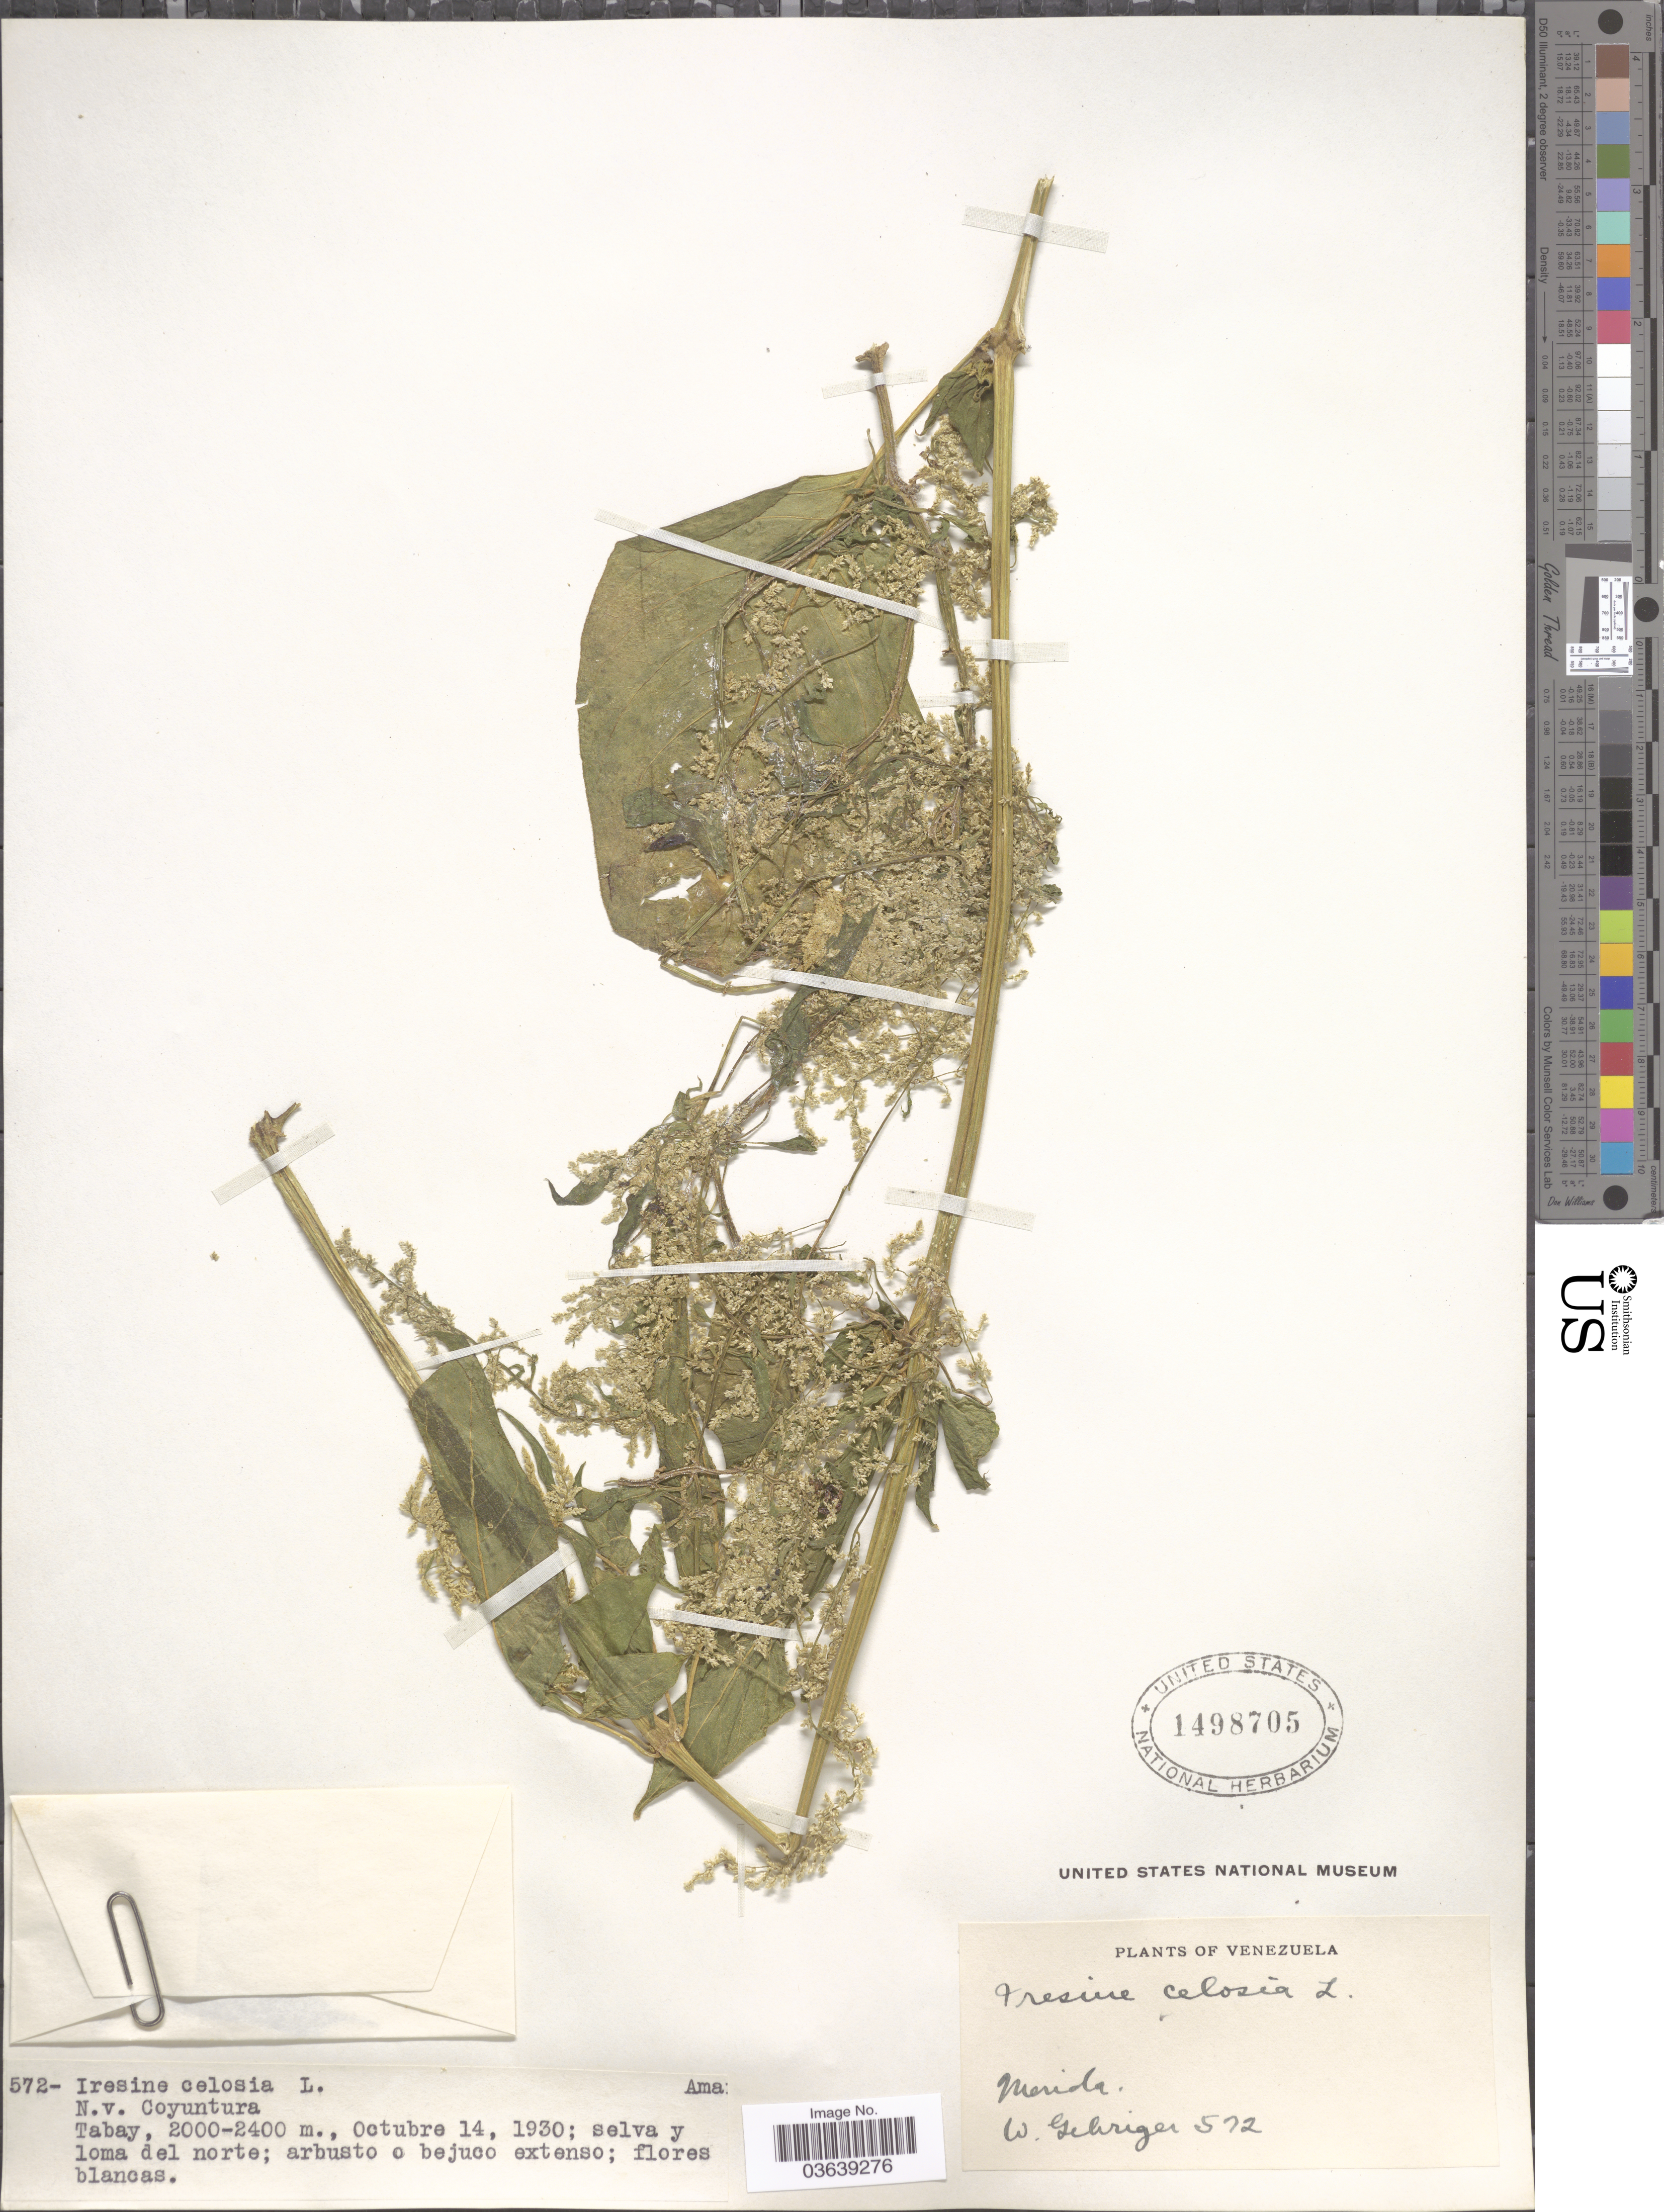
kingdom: Plantae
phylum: Tracheophyta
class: Magnoliopsida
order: Caryophyllales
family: Amaranthaceae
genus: Iresine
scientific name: Iresine celosia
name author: L.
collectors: W. Gehriger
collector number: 572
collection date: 1930-10-14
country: Venezuela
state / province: Mérida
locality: Tabay; selva y loma del norte.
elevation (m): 2000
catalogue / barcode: US 1498705